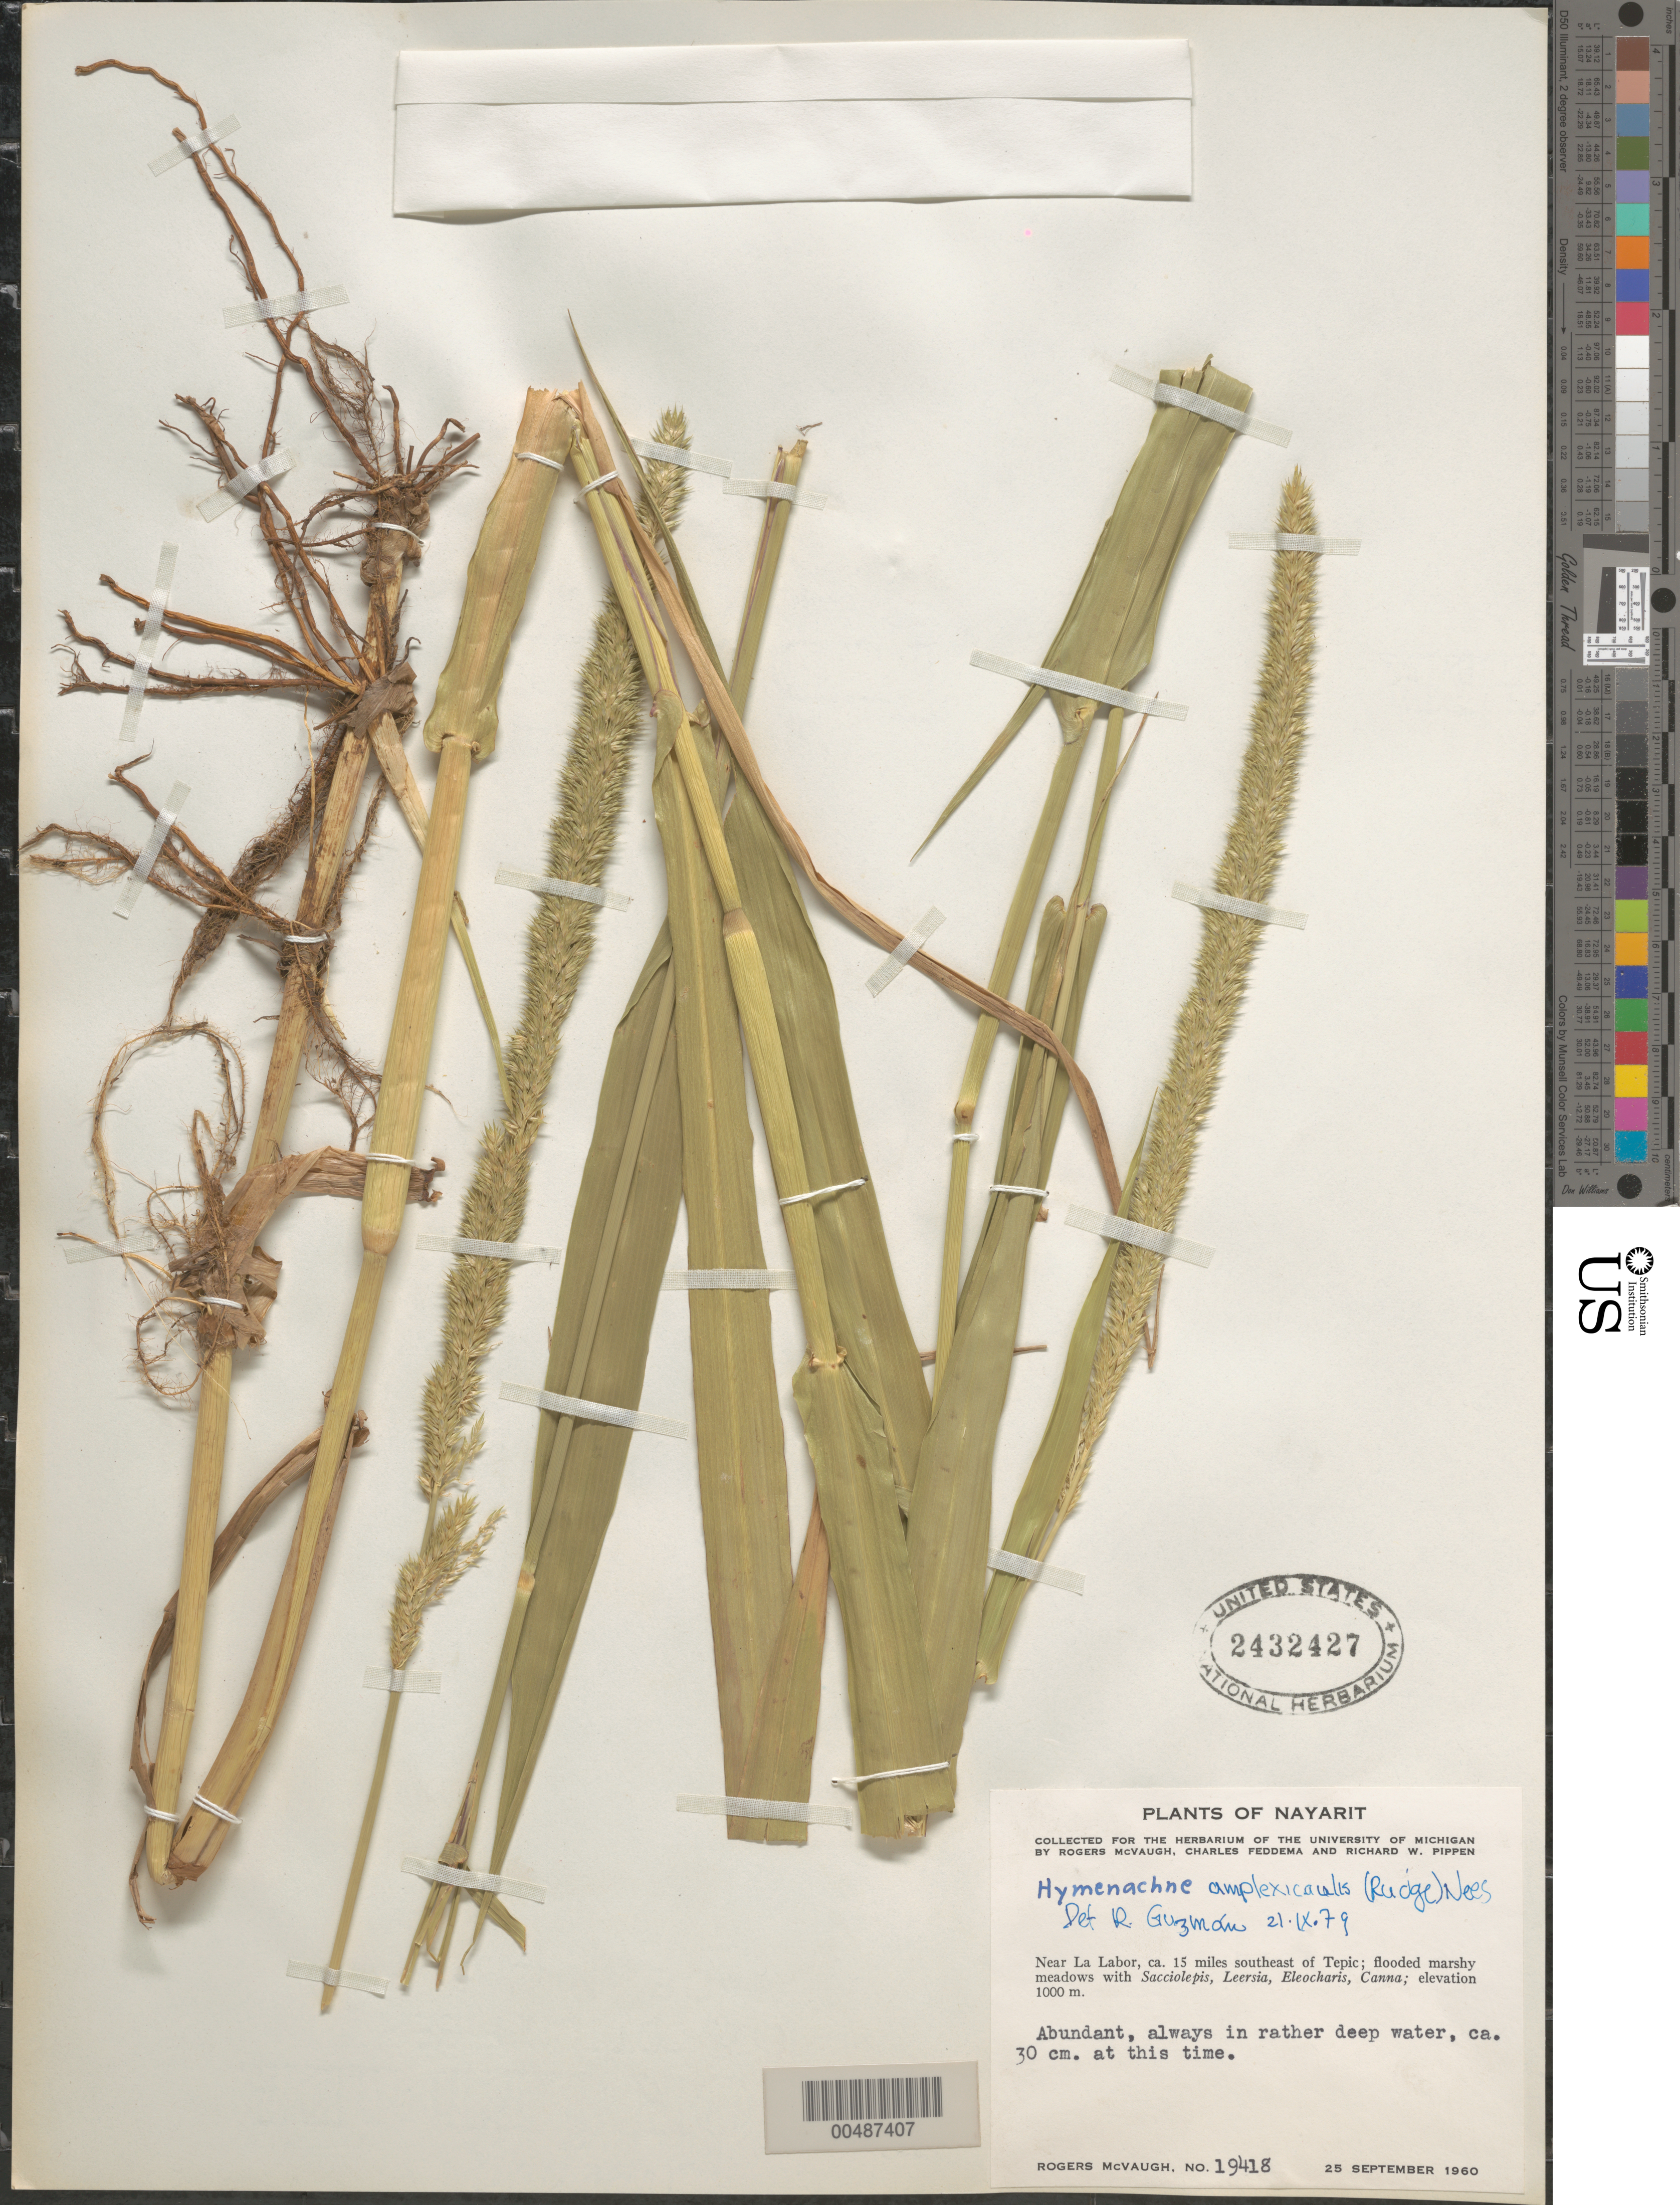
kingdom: Plantae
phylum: Tracheophyta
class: Liliopsida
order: Poales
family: Poaceae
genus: Hymenachne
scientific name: Hymenachne amplexicaulis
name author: (Rudge) Nees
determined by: Guzm n-M., R.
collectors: R. McVaugh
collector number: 19418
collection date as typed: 25 Sep 1960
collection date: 1960-09-25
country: Mexico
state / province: Nayarit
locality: Near La Labor, ca. 15 mi SE of Tepic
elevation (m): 1000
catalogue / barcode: US 2432427